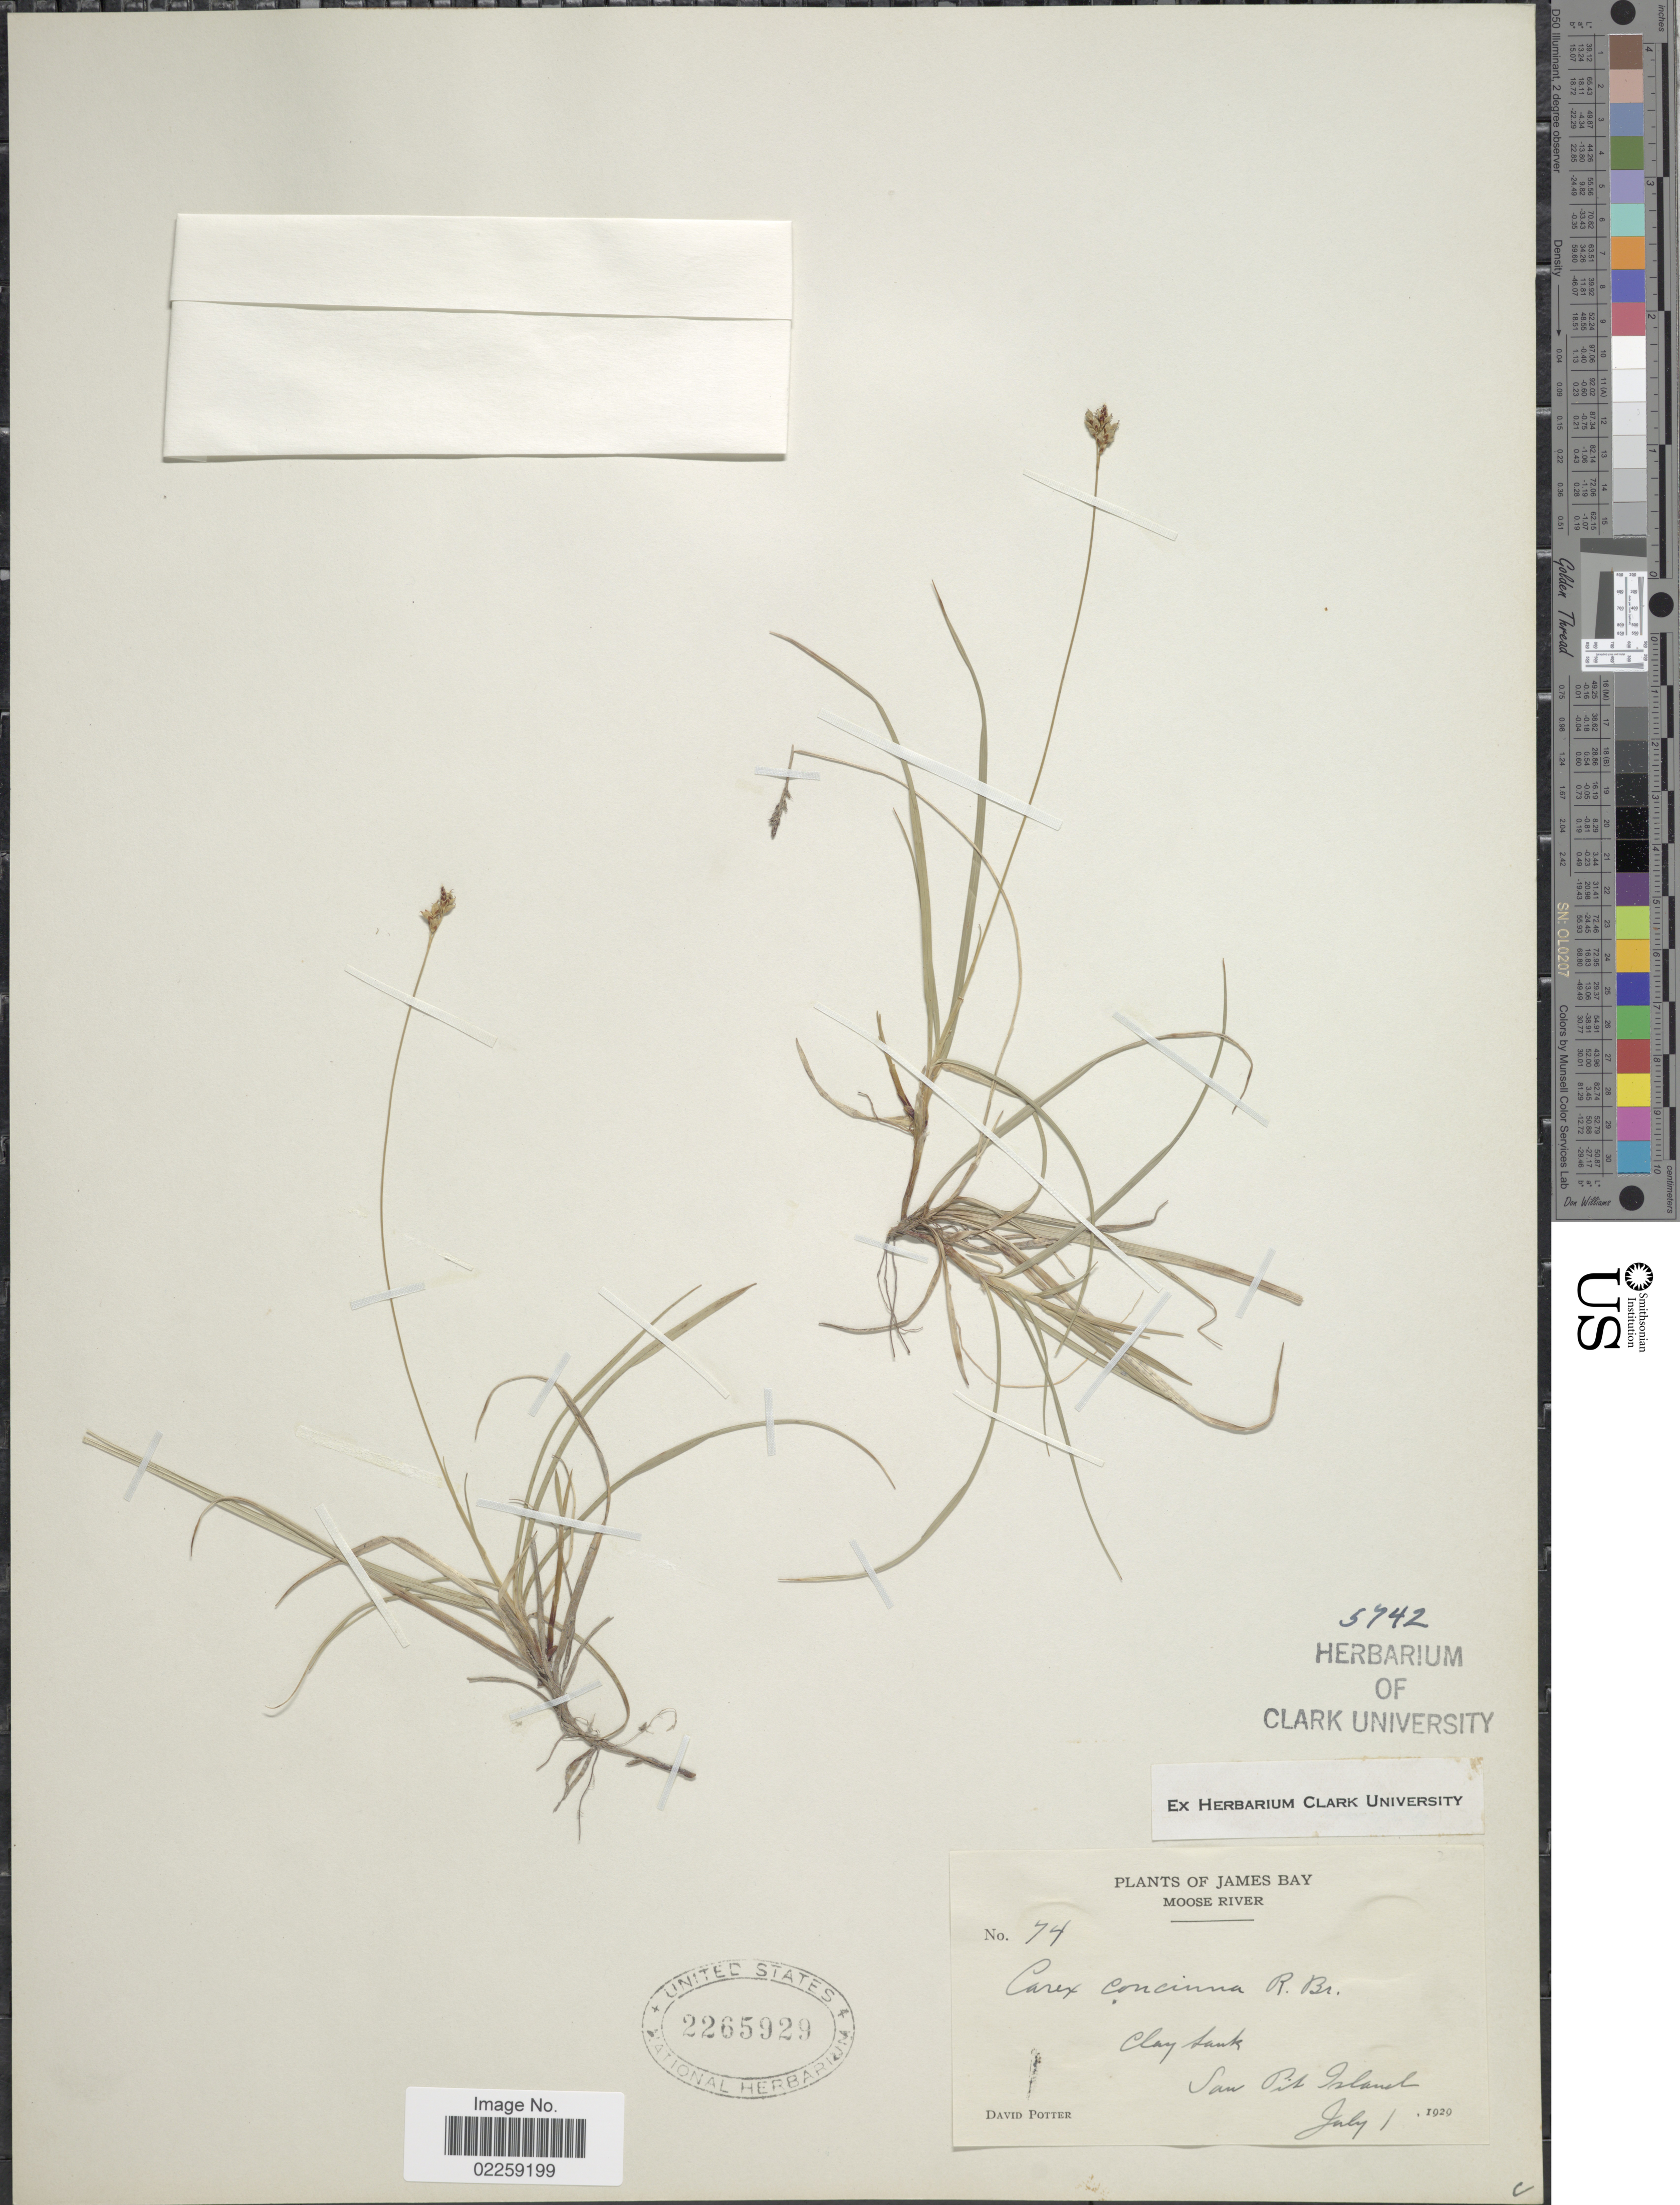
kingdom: Plantae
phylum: Tracheophyta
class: Liliopsida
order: Poales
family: Cyperaceae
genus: Carex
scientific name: Carex concinna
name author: R. Br.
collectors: D. Potter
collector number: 74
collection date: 1929-07-01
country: Canada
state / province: Ontario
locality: James Bay, Moose River. Clay bank, San Pit Island.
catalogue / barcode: US 2265929